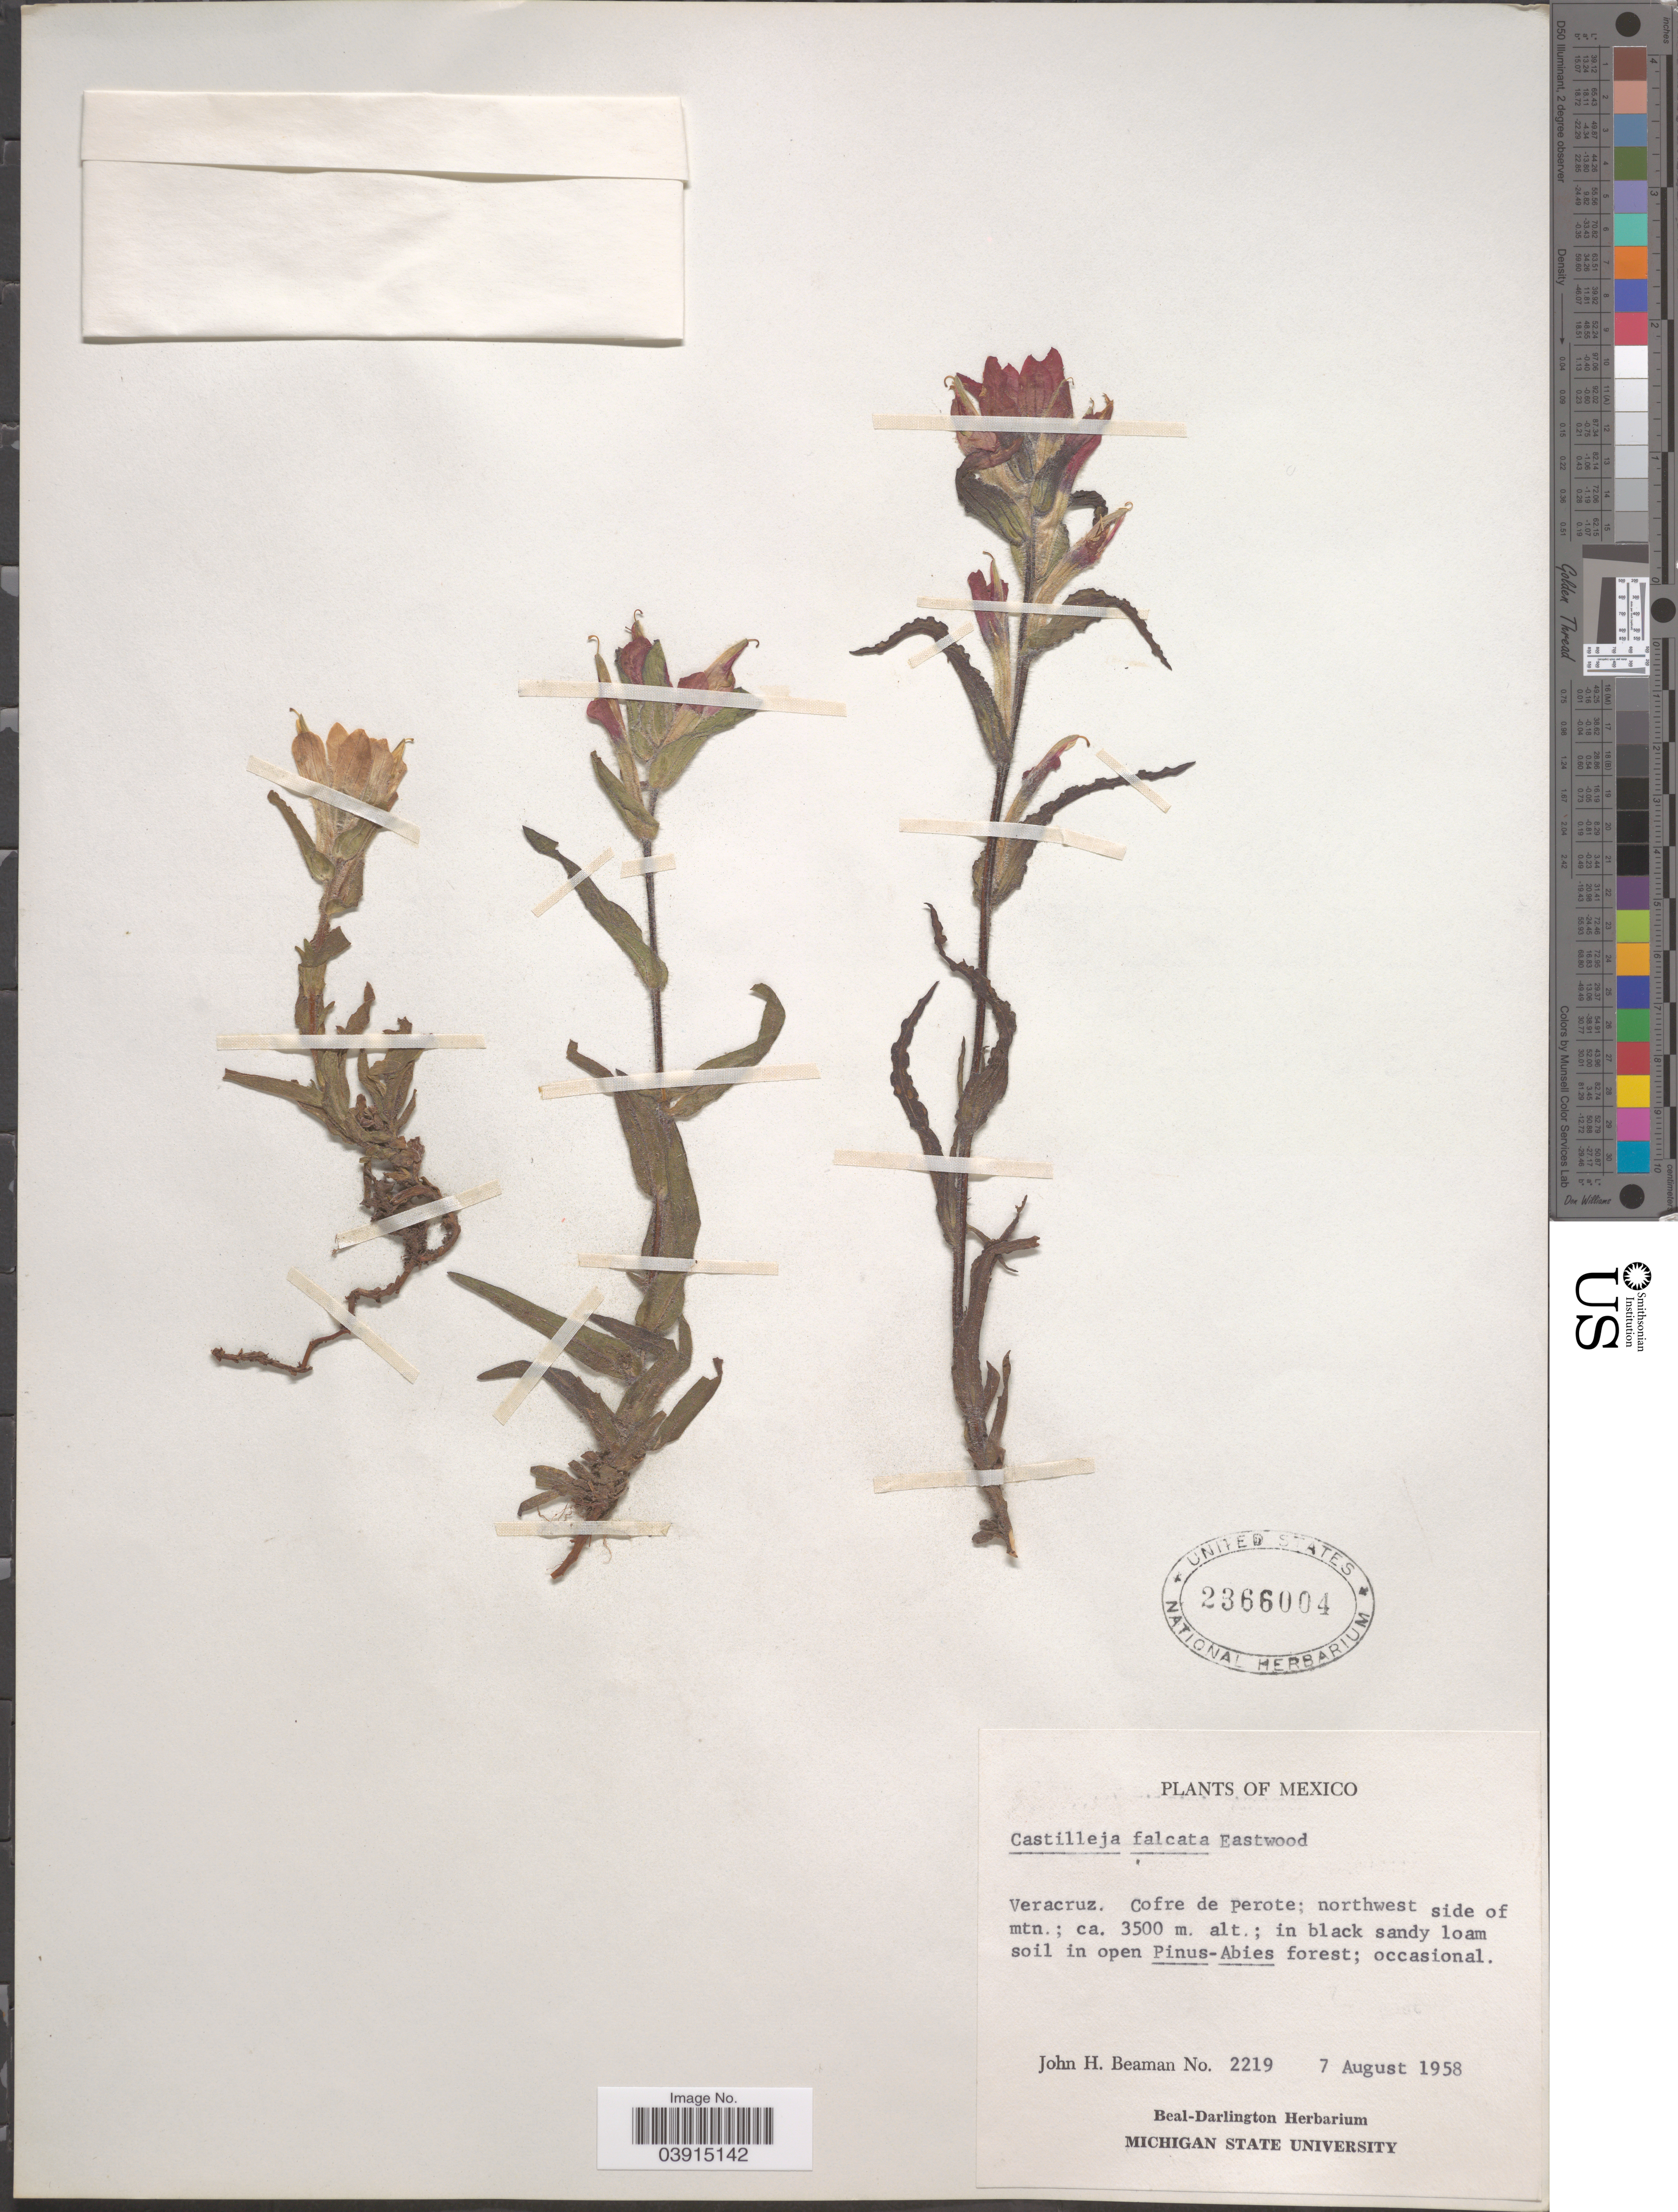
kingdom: Plantae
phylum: Tracheophyta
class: Magnoliopsida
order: Lamiales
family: Orobanchaceae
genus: Castilleja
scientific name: Castilleja falcata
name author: Eastw.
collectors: J. H. Beaman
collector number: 2219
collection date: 1958-08-07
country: Mexico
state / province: Veracruz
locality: Veracruz. Cofre de perote; northwest side of mtn.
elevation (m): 3500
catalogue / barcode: US 2366004